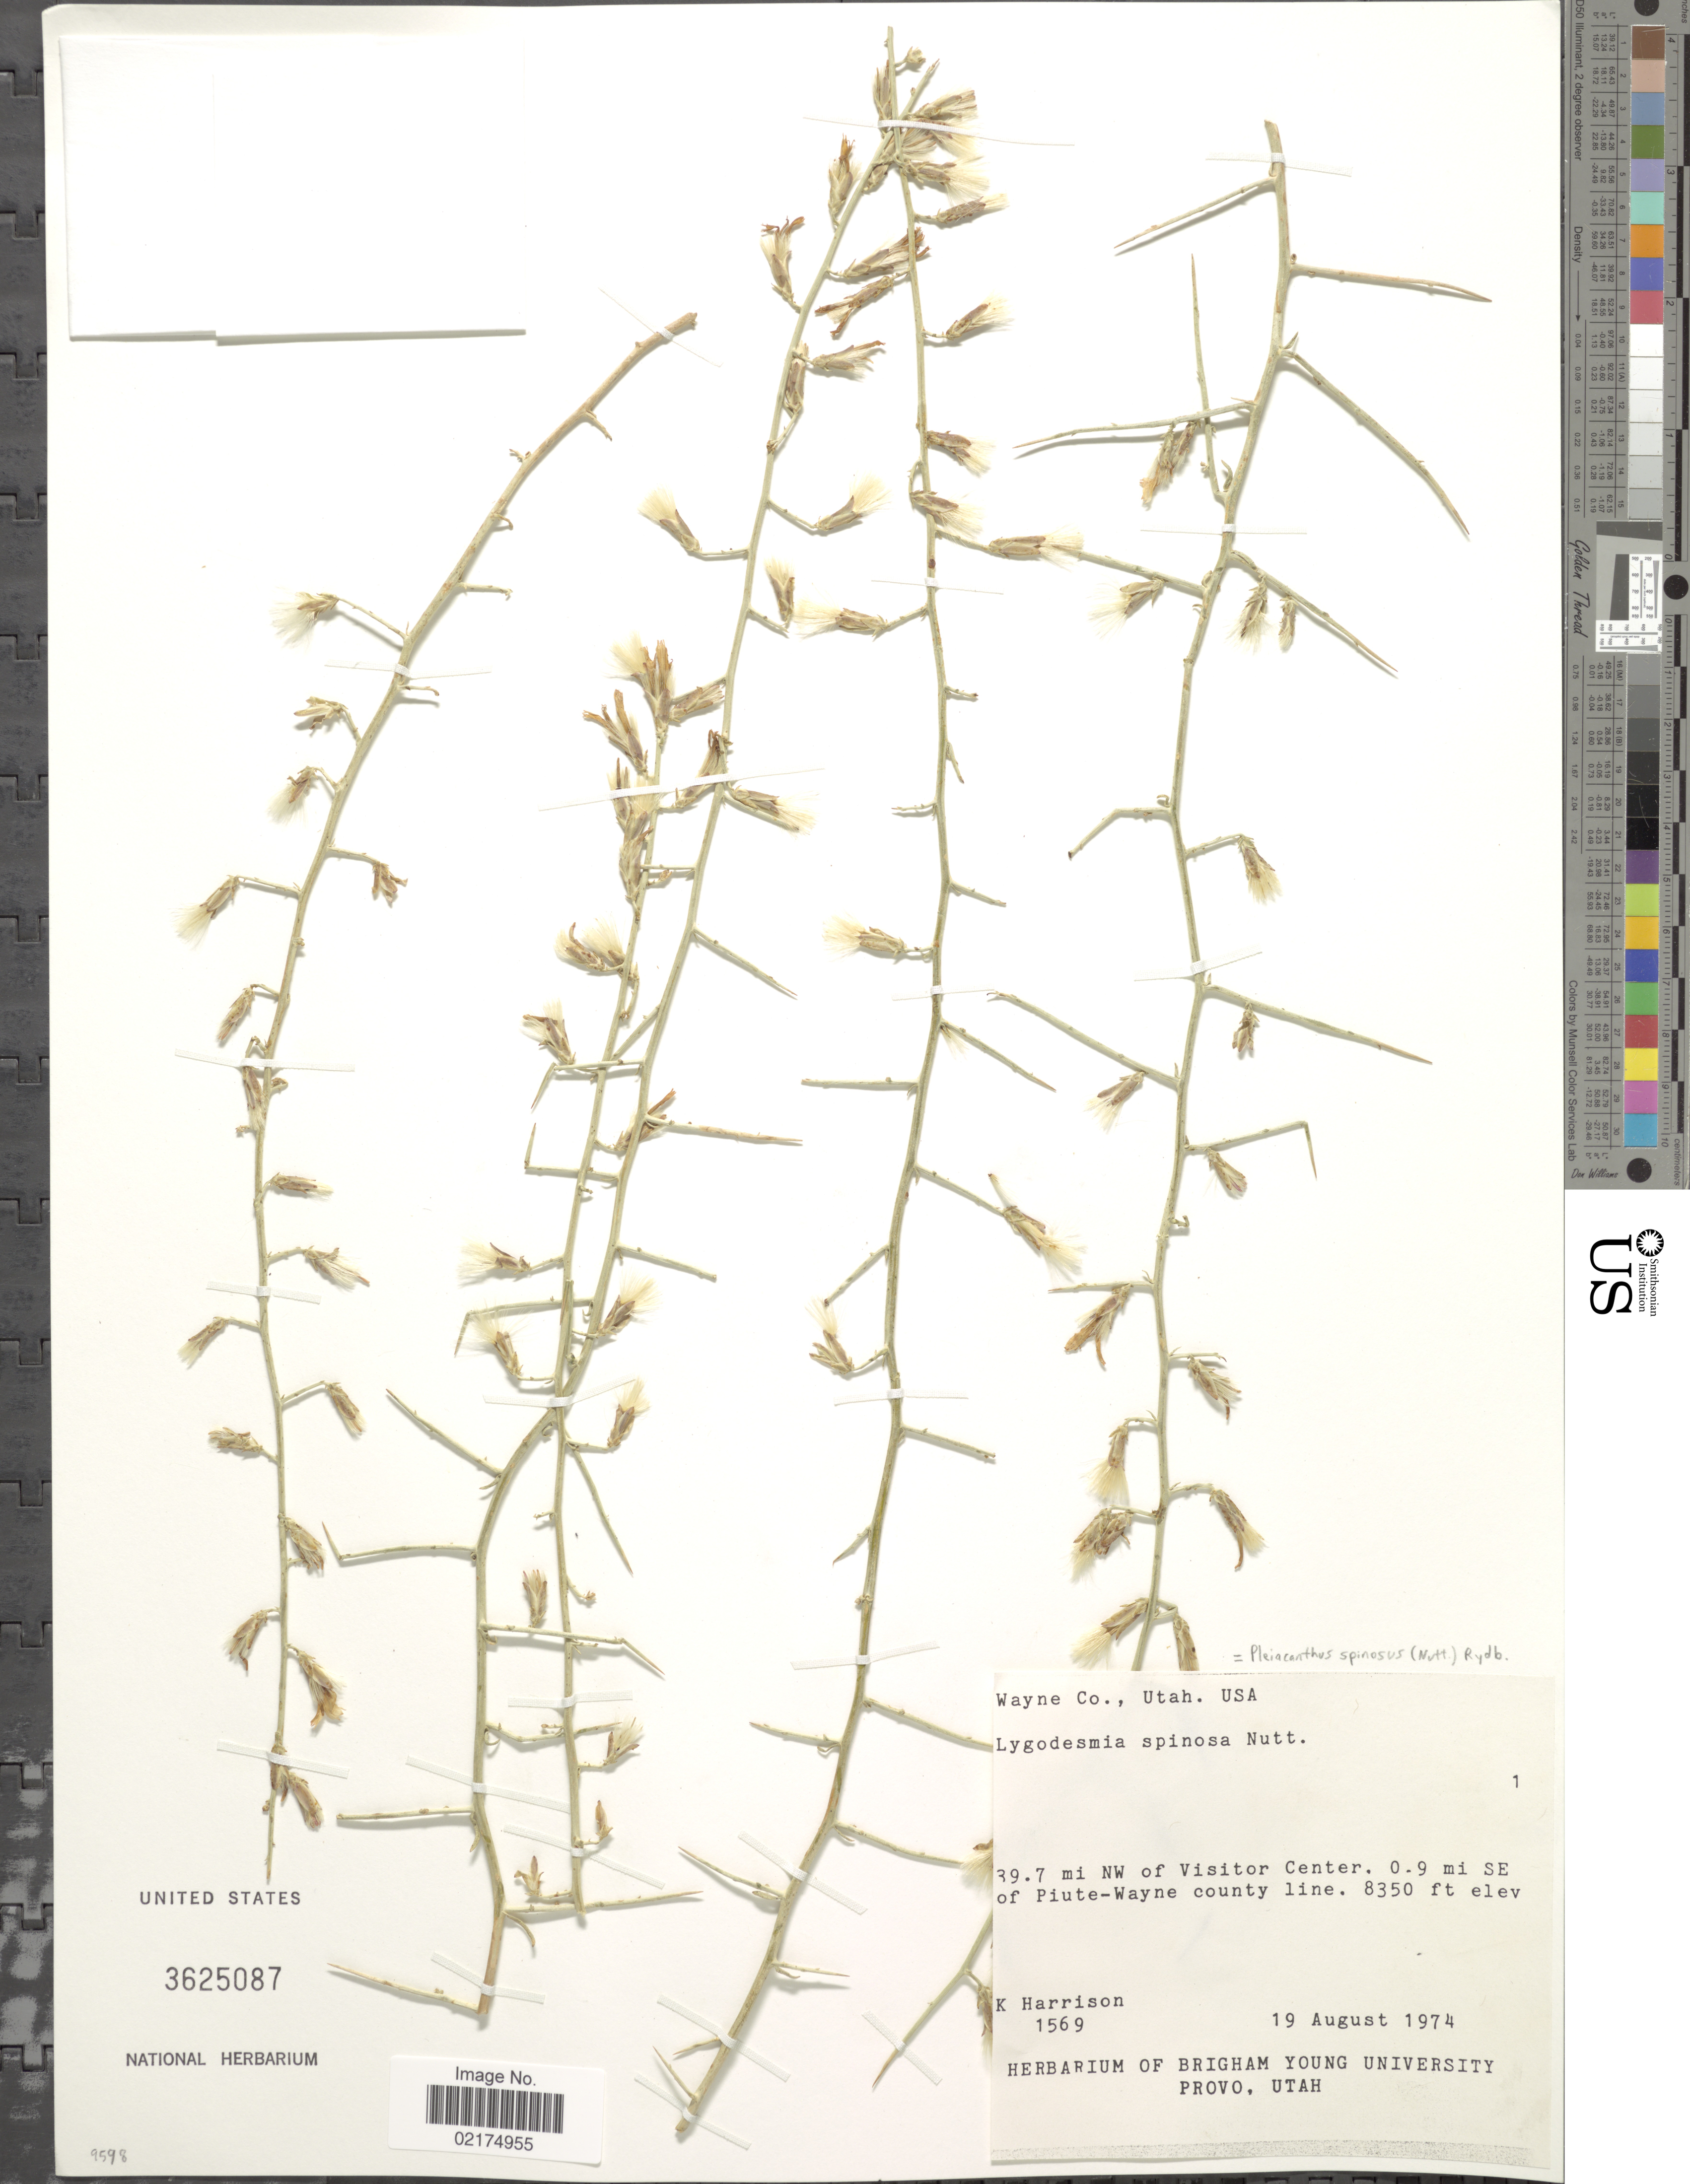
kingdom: Plantae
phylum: Tracheophyta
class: Magnoliopsida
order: Asterales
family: Asteraceae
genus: Pleiacanthus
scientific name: Pleiacanthus spinosus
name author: (Nutt.) Rydb.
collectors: K. Harrison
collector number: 1569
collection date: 1974-08-19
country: United States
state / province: Utah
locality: Wayne Co. 39.7 mi NW of Visitor Center, 0.9 mi SE of Piute-Wayne county line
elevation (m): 2545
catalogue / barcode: US 3625087